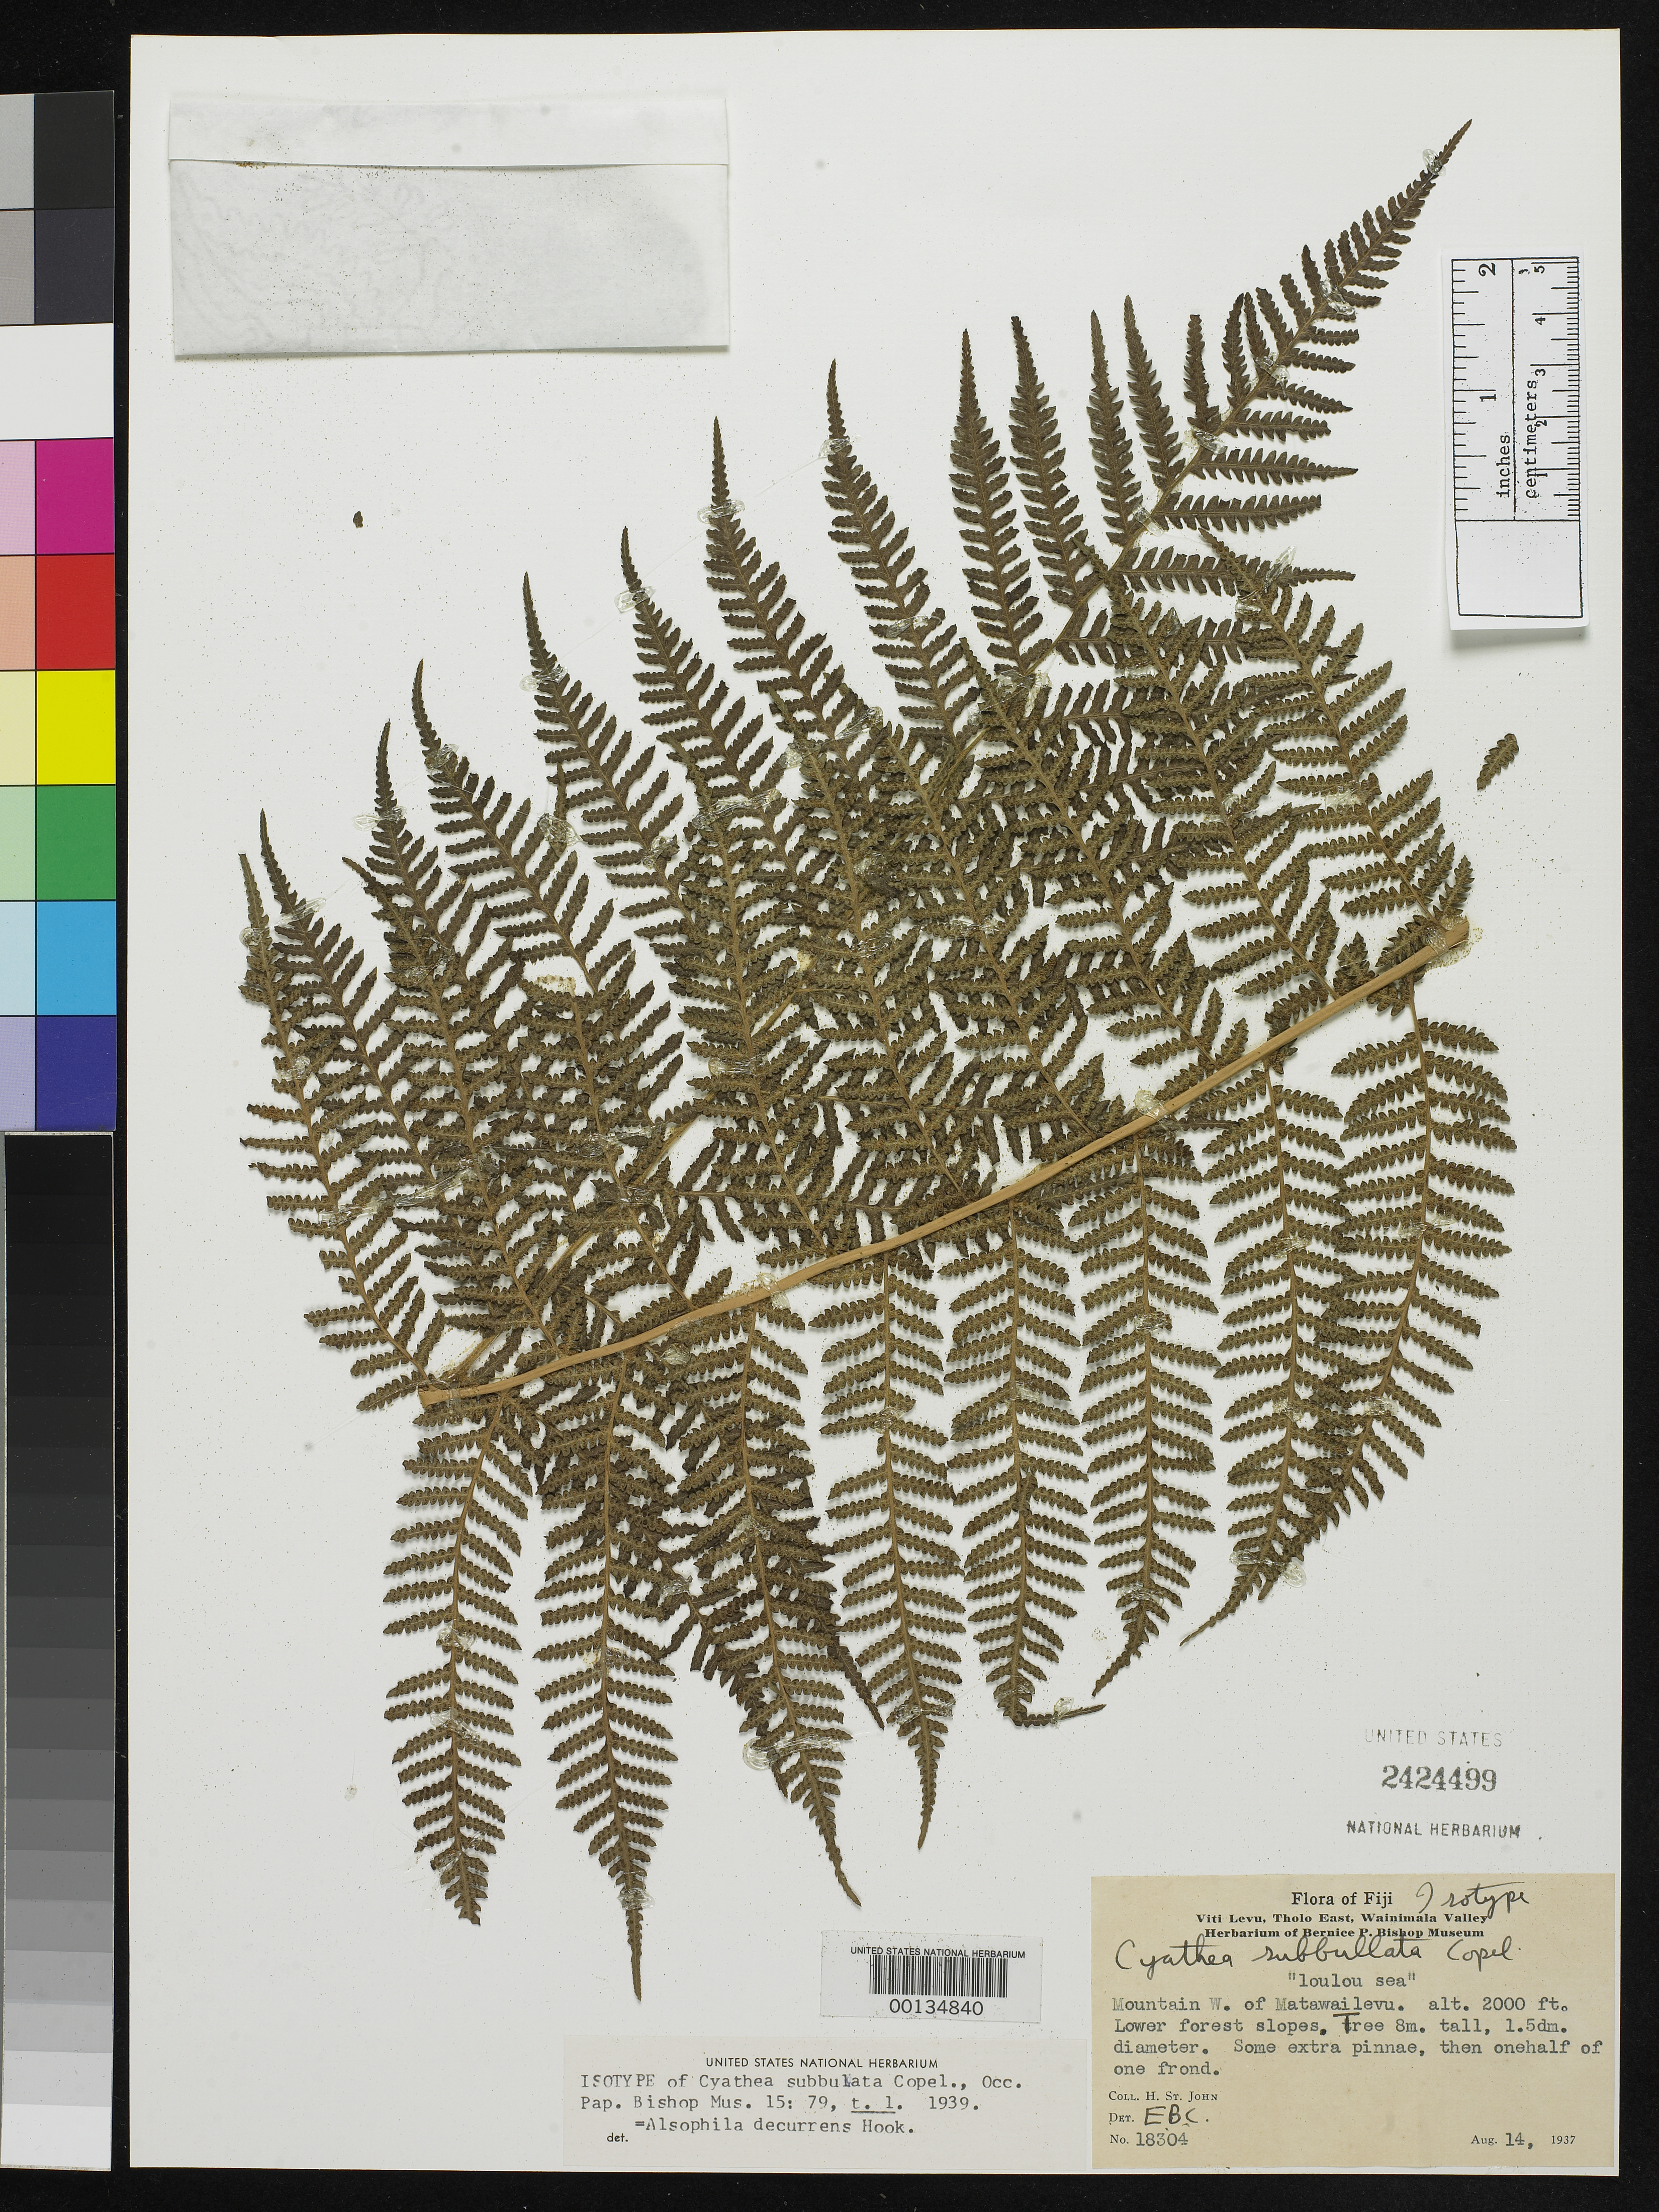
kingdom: Plantae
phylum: Tracheophyta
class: Polypodiopsida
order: Cyatheales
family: Cyatheaceae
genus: Cyathea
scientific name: Cyathea subbulpata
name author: Copel.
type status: Isotype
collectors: H. St. John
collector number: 18304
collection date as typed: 14 Aug 1937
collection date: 1937-08-14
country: Fiji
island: Viti Levu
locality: Mtn. W of Matawailevu, Tholo East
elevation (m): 610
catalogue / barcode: US 2424499